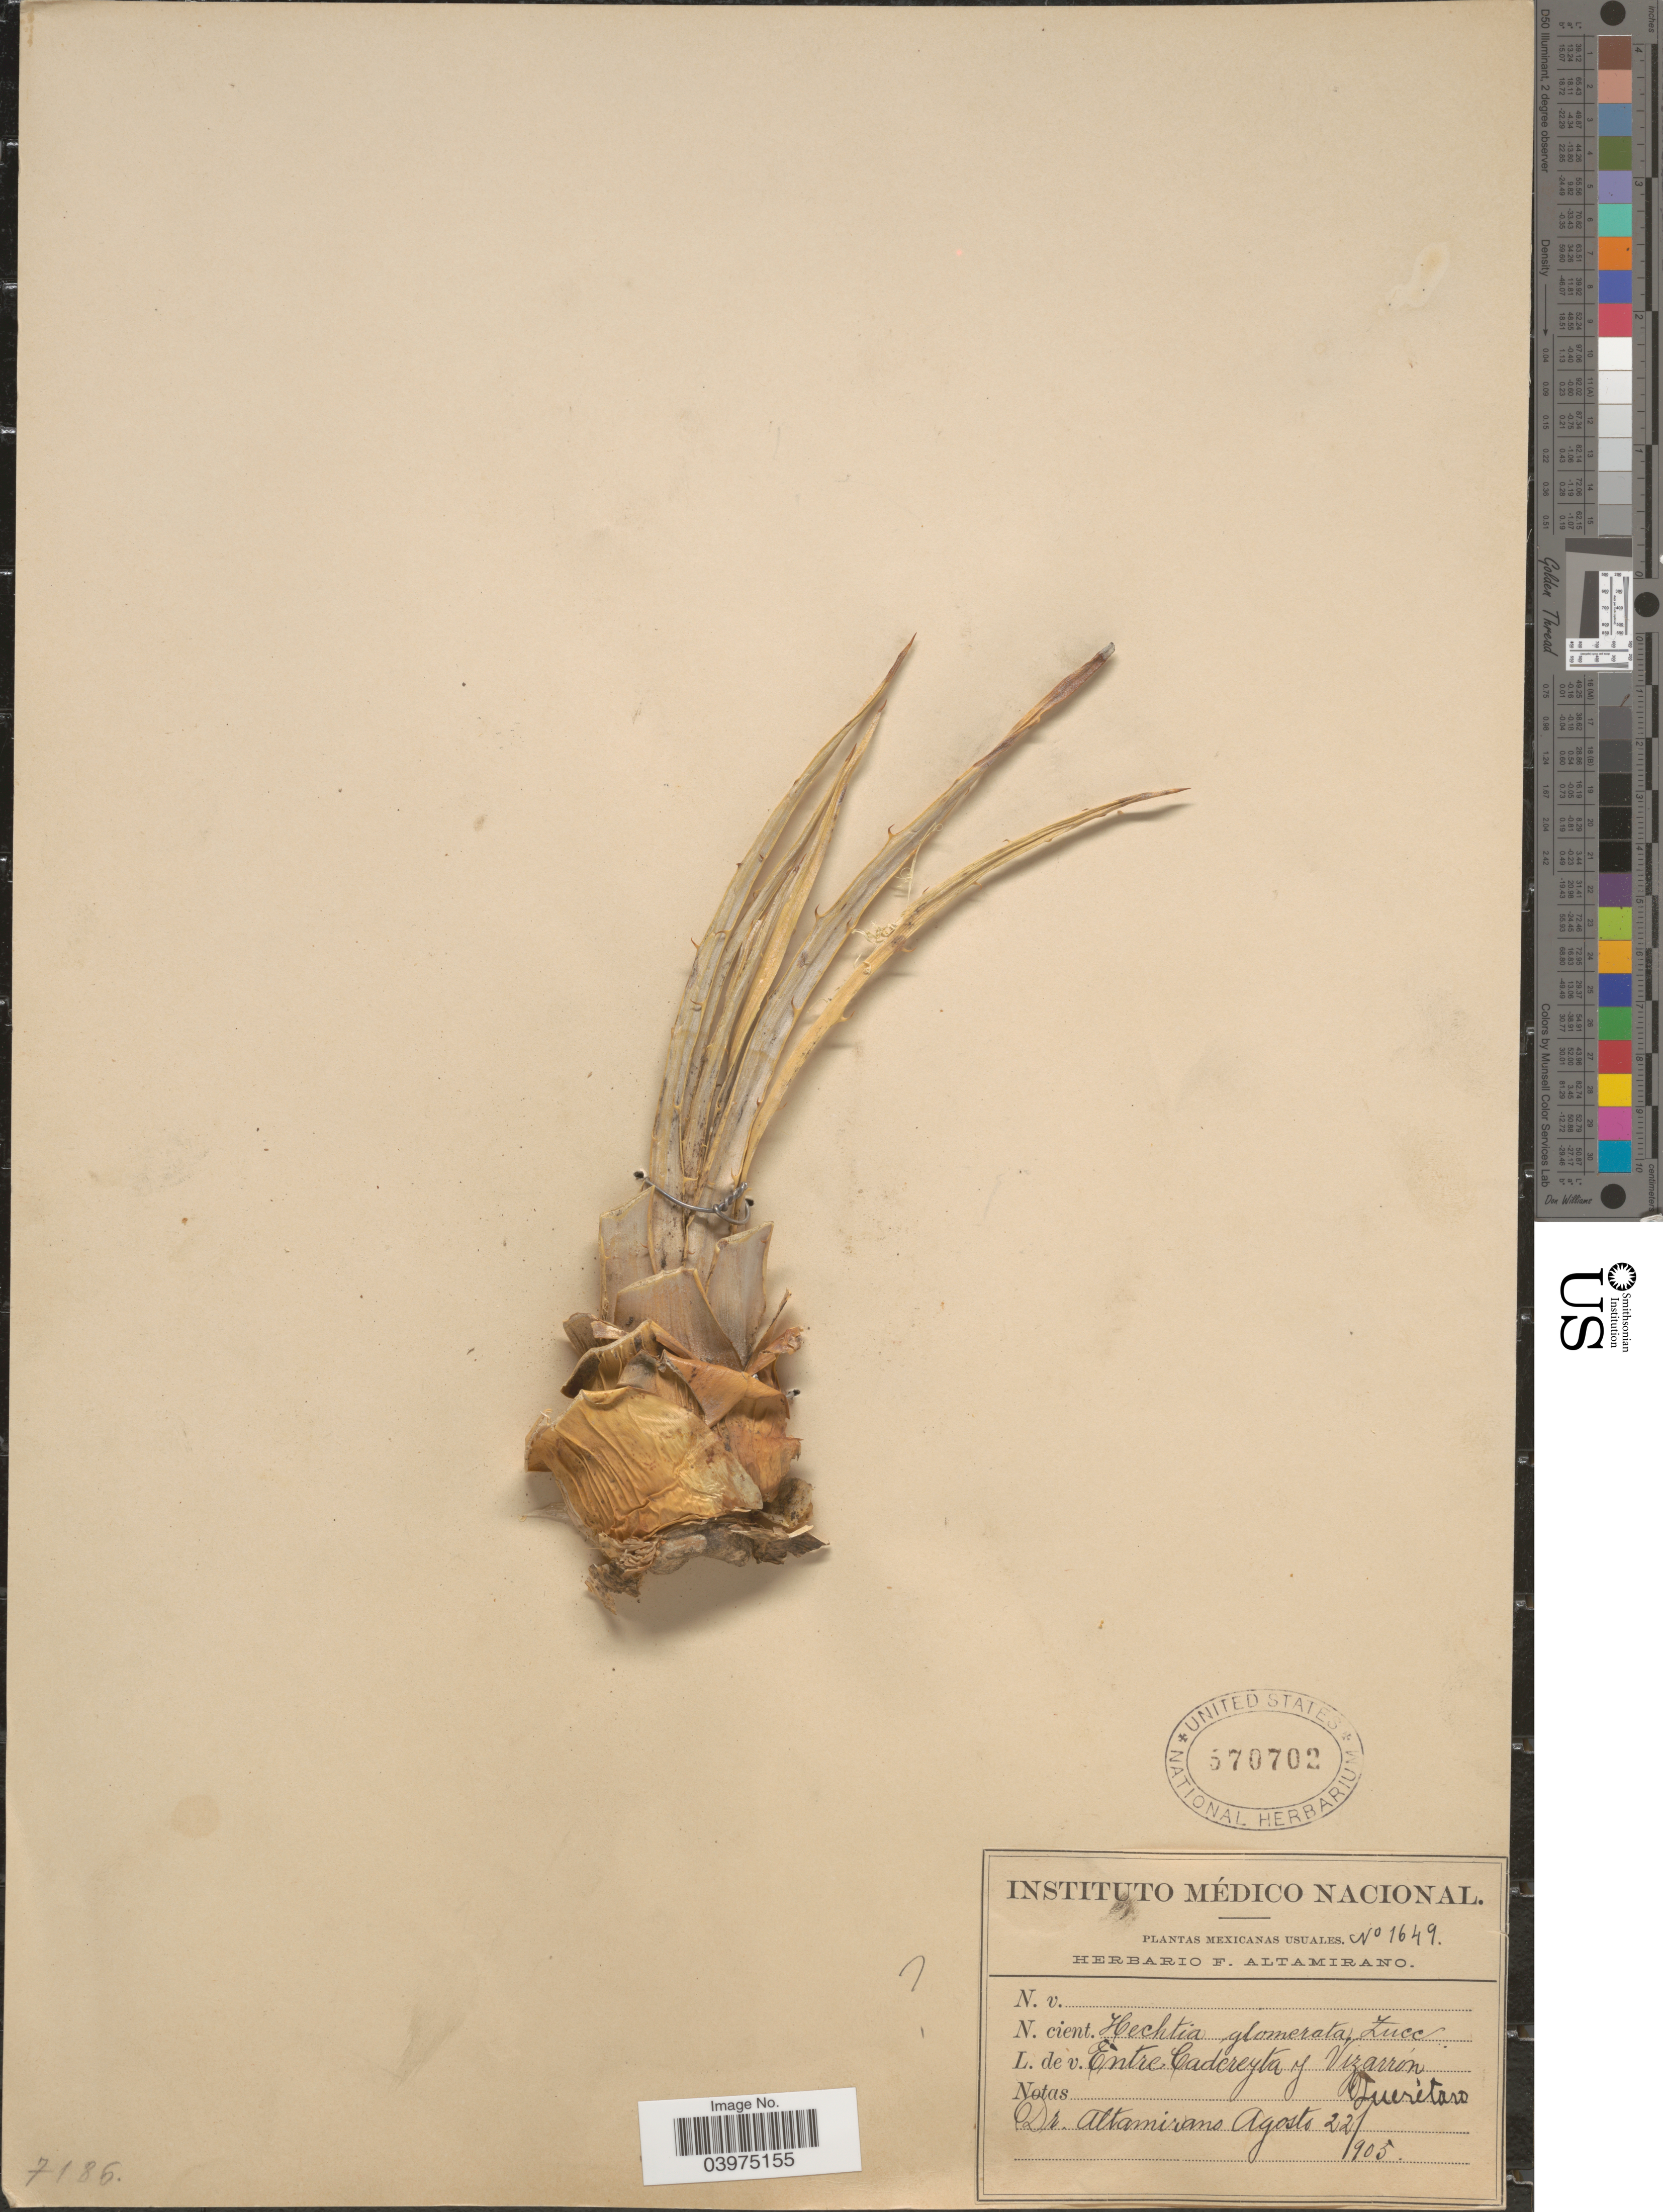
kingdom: Plantae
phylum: Tracheophyta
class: Liliopsida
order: Poales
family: Bromeliaceae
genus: Hechtia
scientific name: Hechtia glomerata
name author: Zucc.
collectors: F. Altamirano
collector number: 1649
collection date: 1905-08-22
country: Mexico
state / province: Querétaro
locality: Mexicanas Usuales. [unsure placement] Entre Cadereyta y Vizarrón.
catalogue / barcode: US 570702